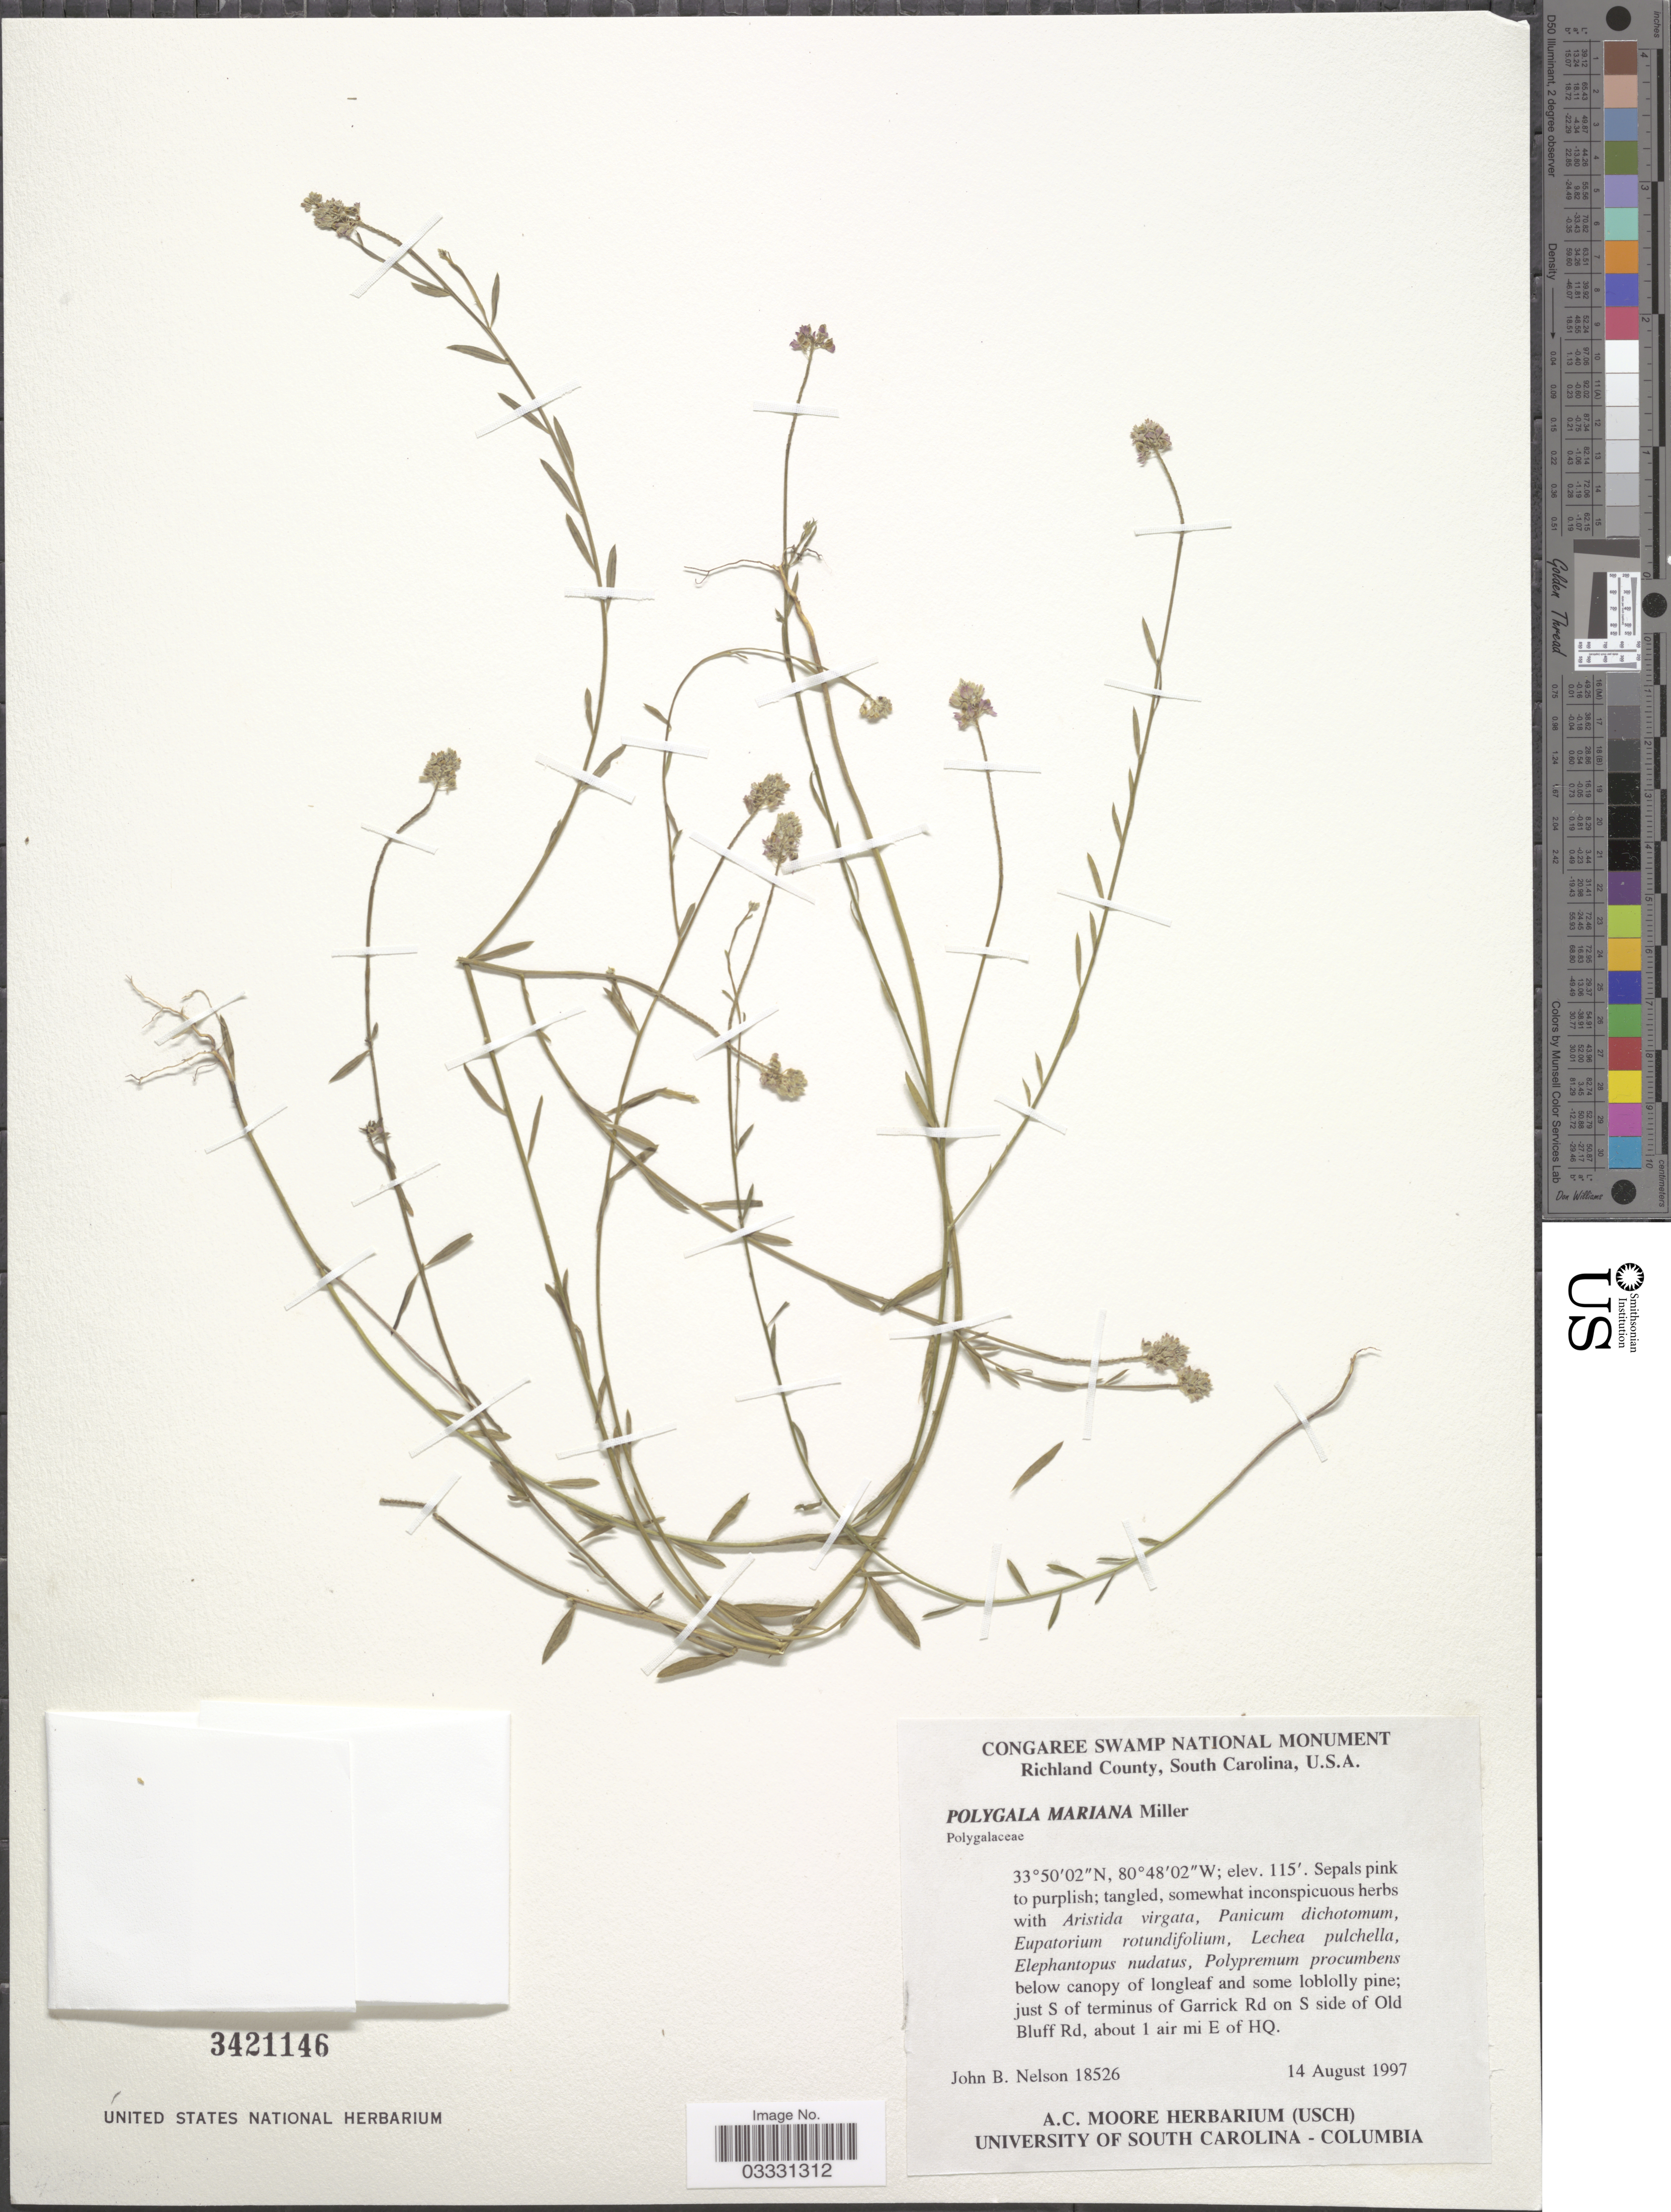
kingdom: Plantae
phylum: Tracheophyta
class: Magnoliopsida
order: Fabales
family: Polygalaceae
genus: Polygala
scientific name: Polygala mariana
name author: Mill.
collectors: J. B. Nelson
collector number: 18526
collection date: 1997-08-14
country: United States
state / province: South Carolina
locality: Richland County. Just S of terminus of Garrick Rd on S side of Old Bluff Rd, about 1 air mi E of HQ.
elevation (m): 35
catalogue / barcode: US 3421146